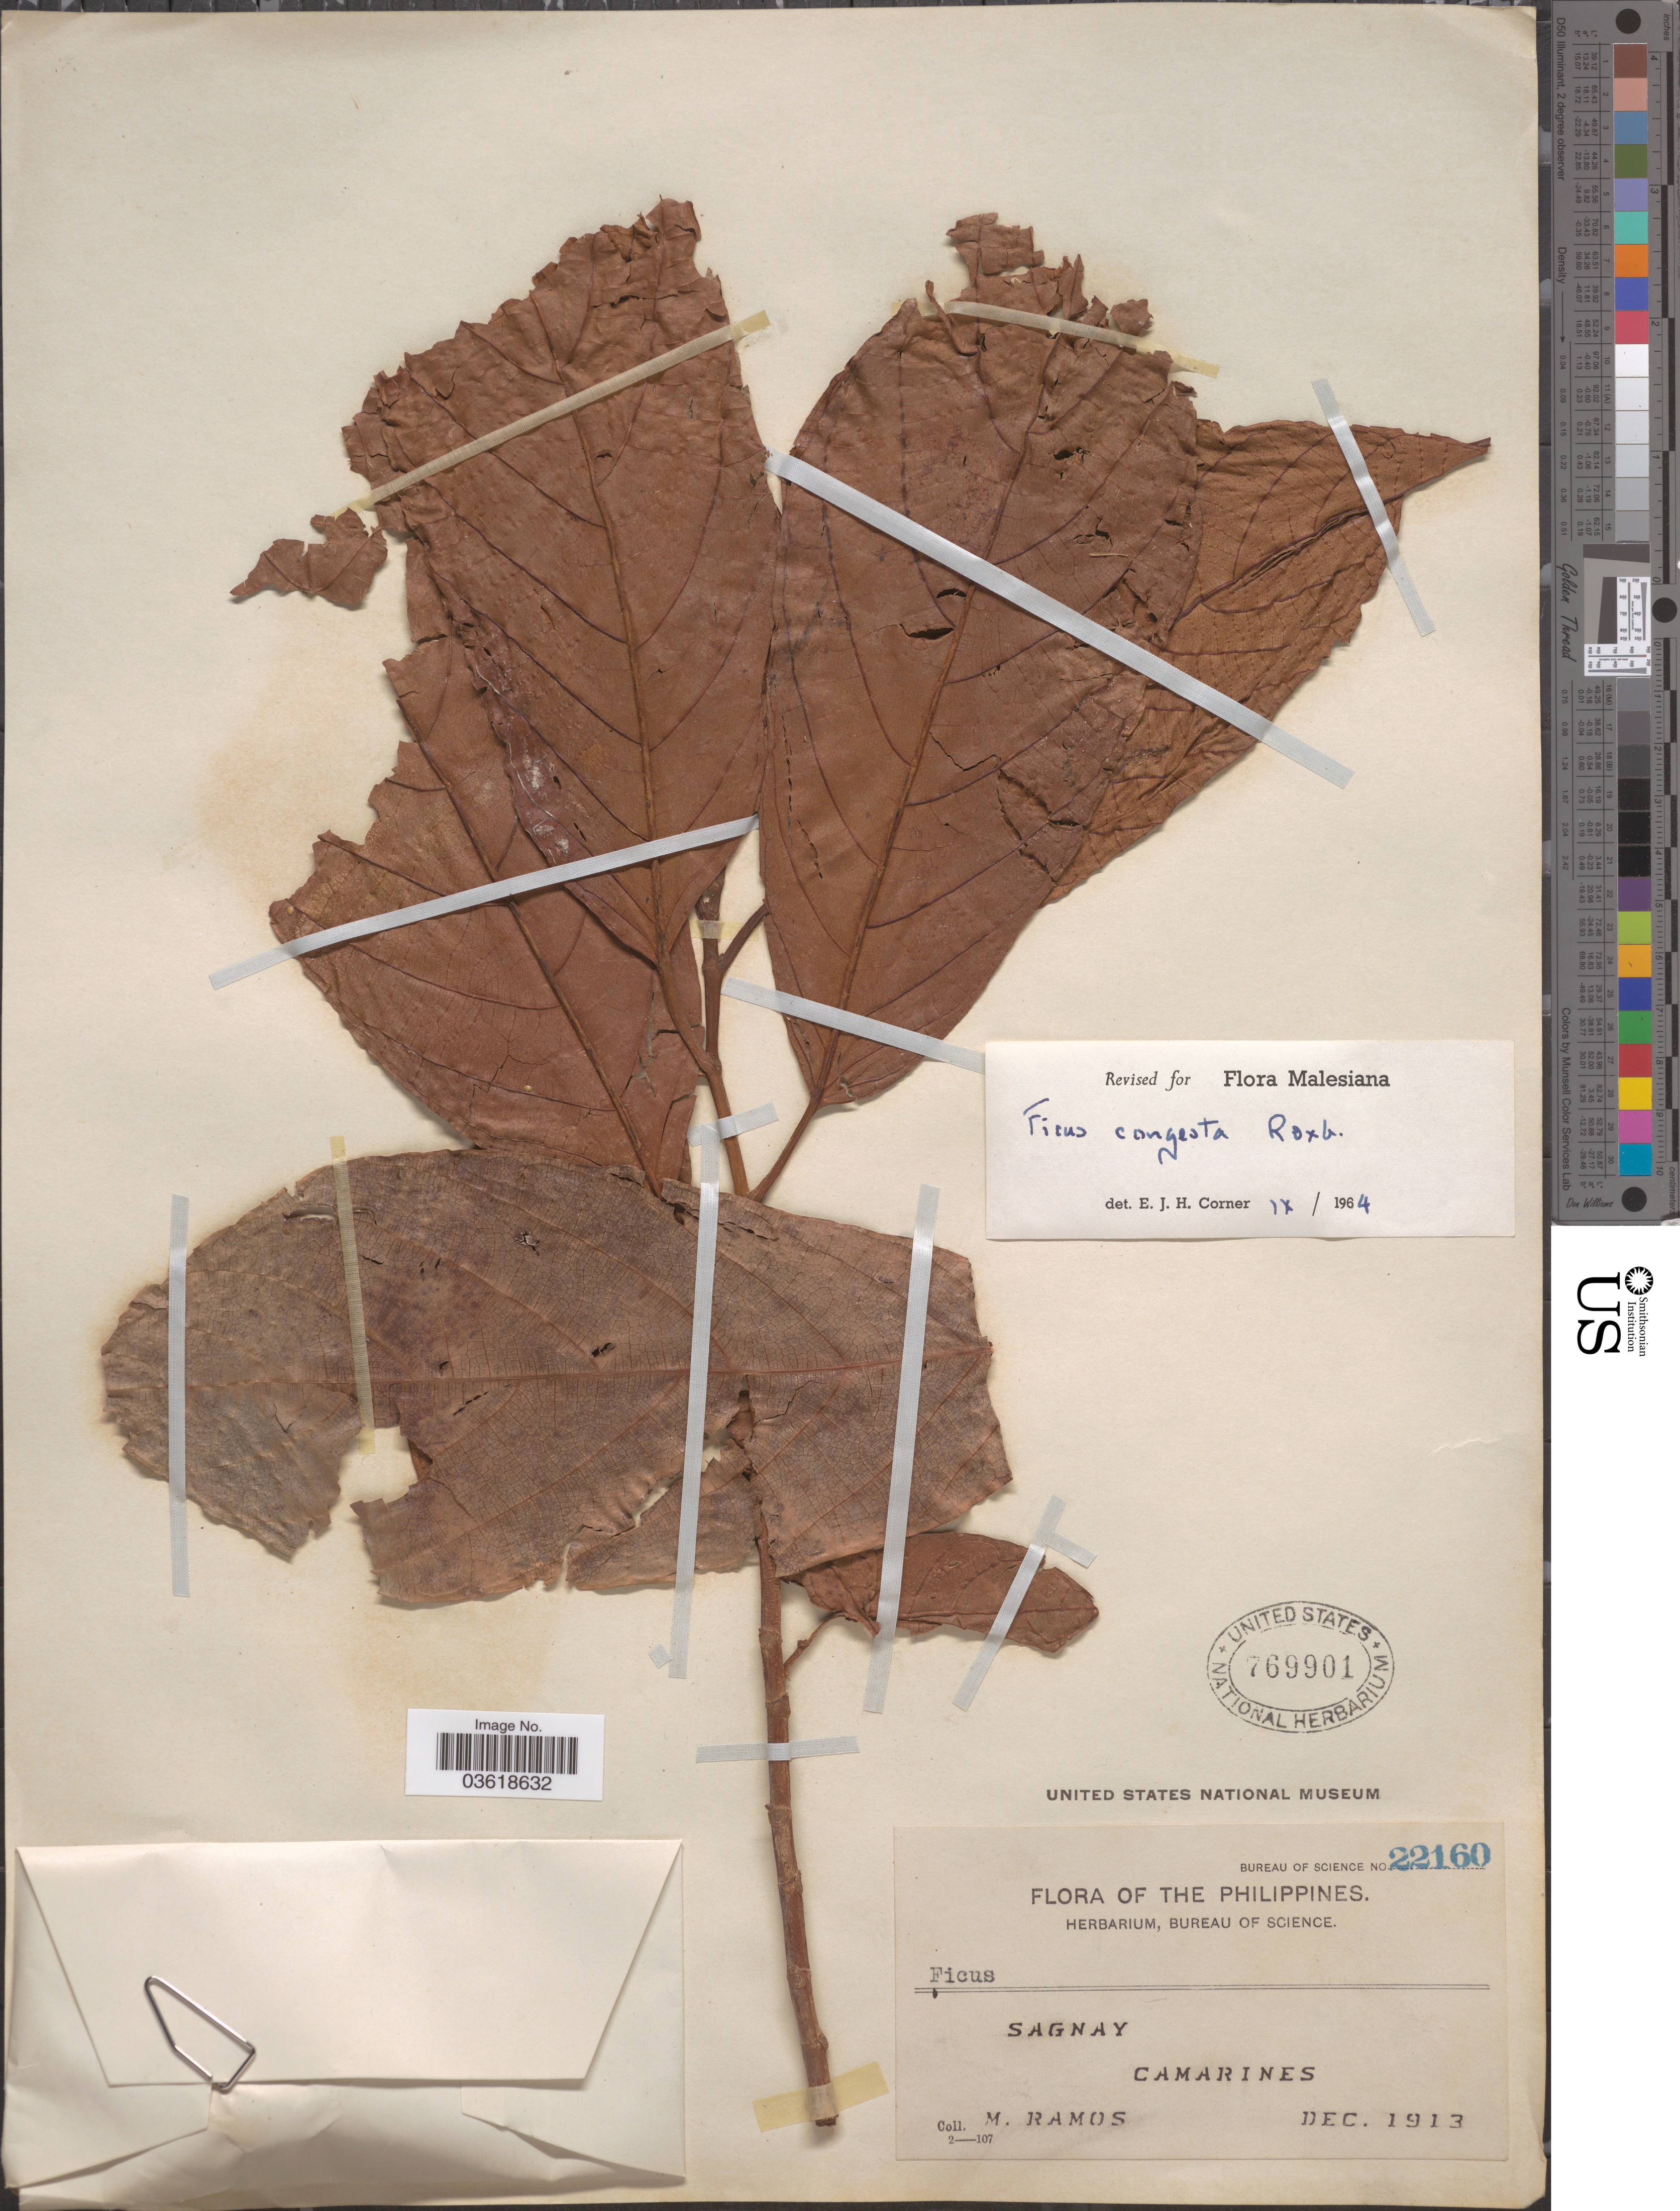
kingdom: Plantae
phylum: Tracheophyta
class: Magnoliopsida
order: Rosales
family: Moraceae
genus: Ficus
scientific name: Ficus congesta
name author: Roxb.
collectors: M. Ramos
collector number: Bureau of Science 22160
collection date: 1913-12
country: Philippines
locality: Sagnay. Camarines.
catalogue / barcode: US 769901